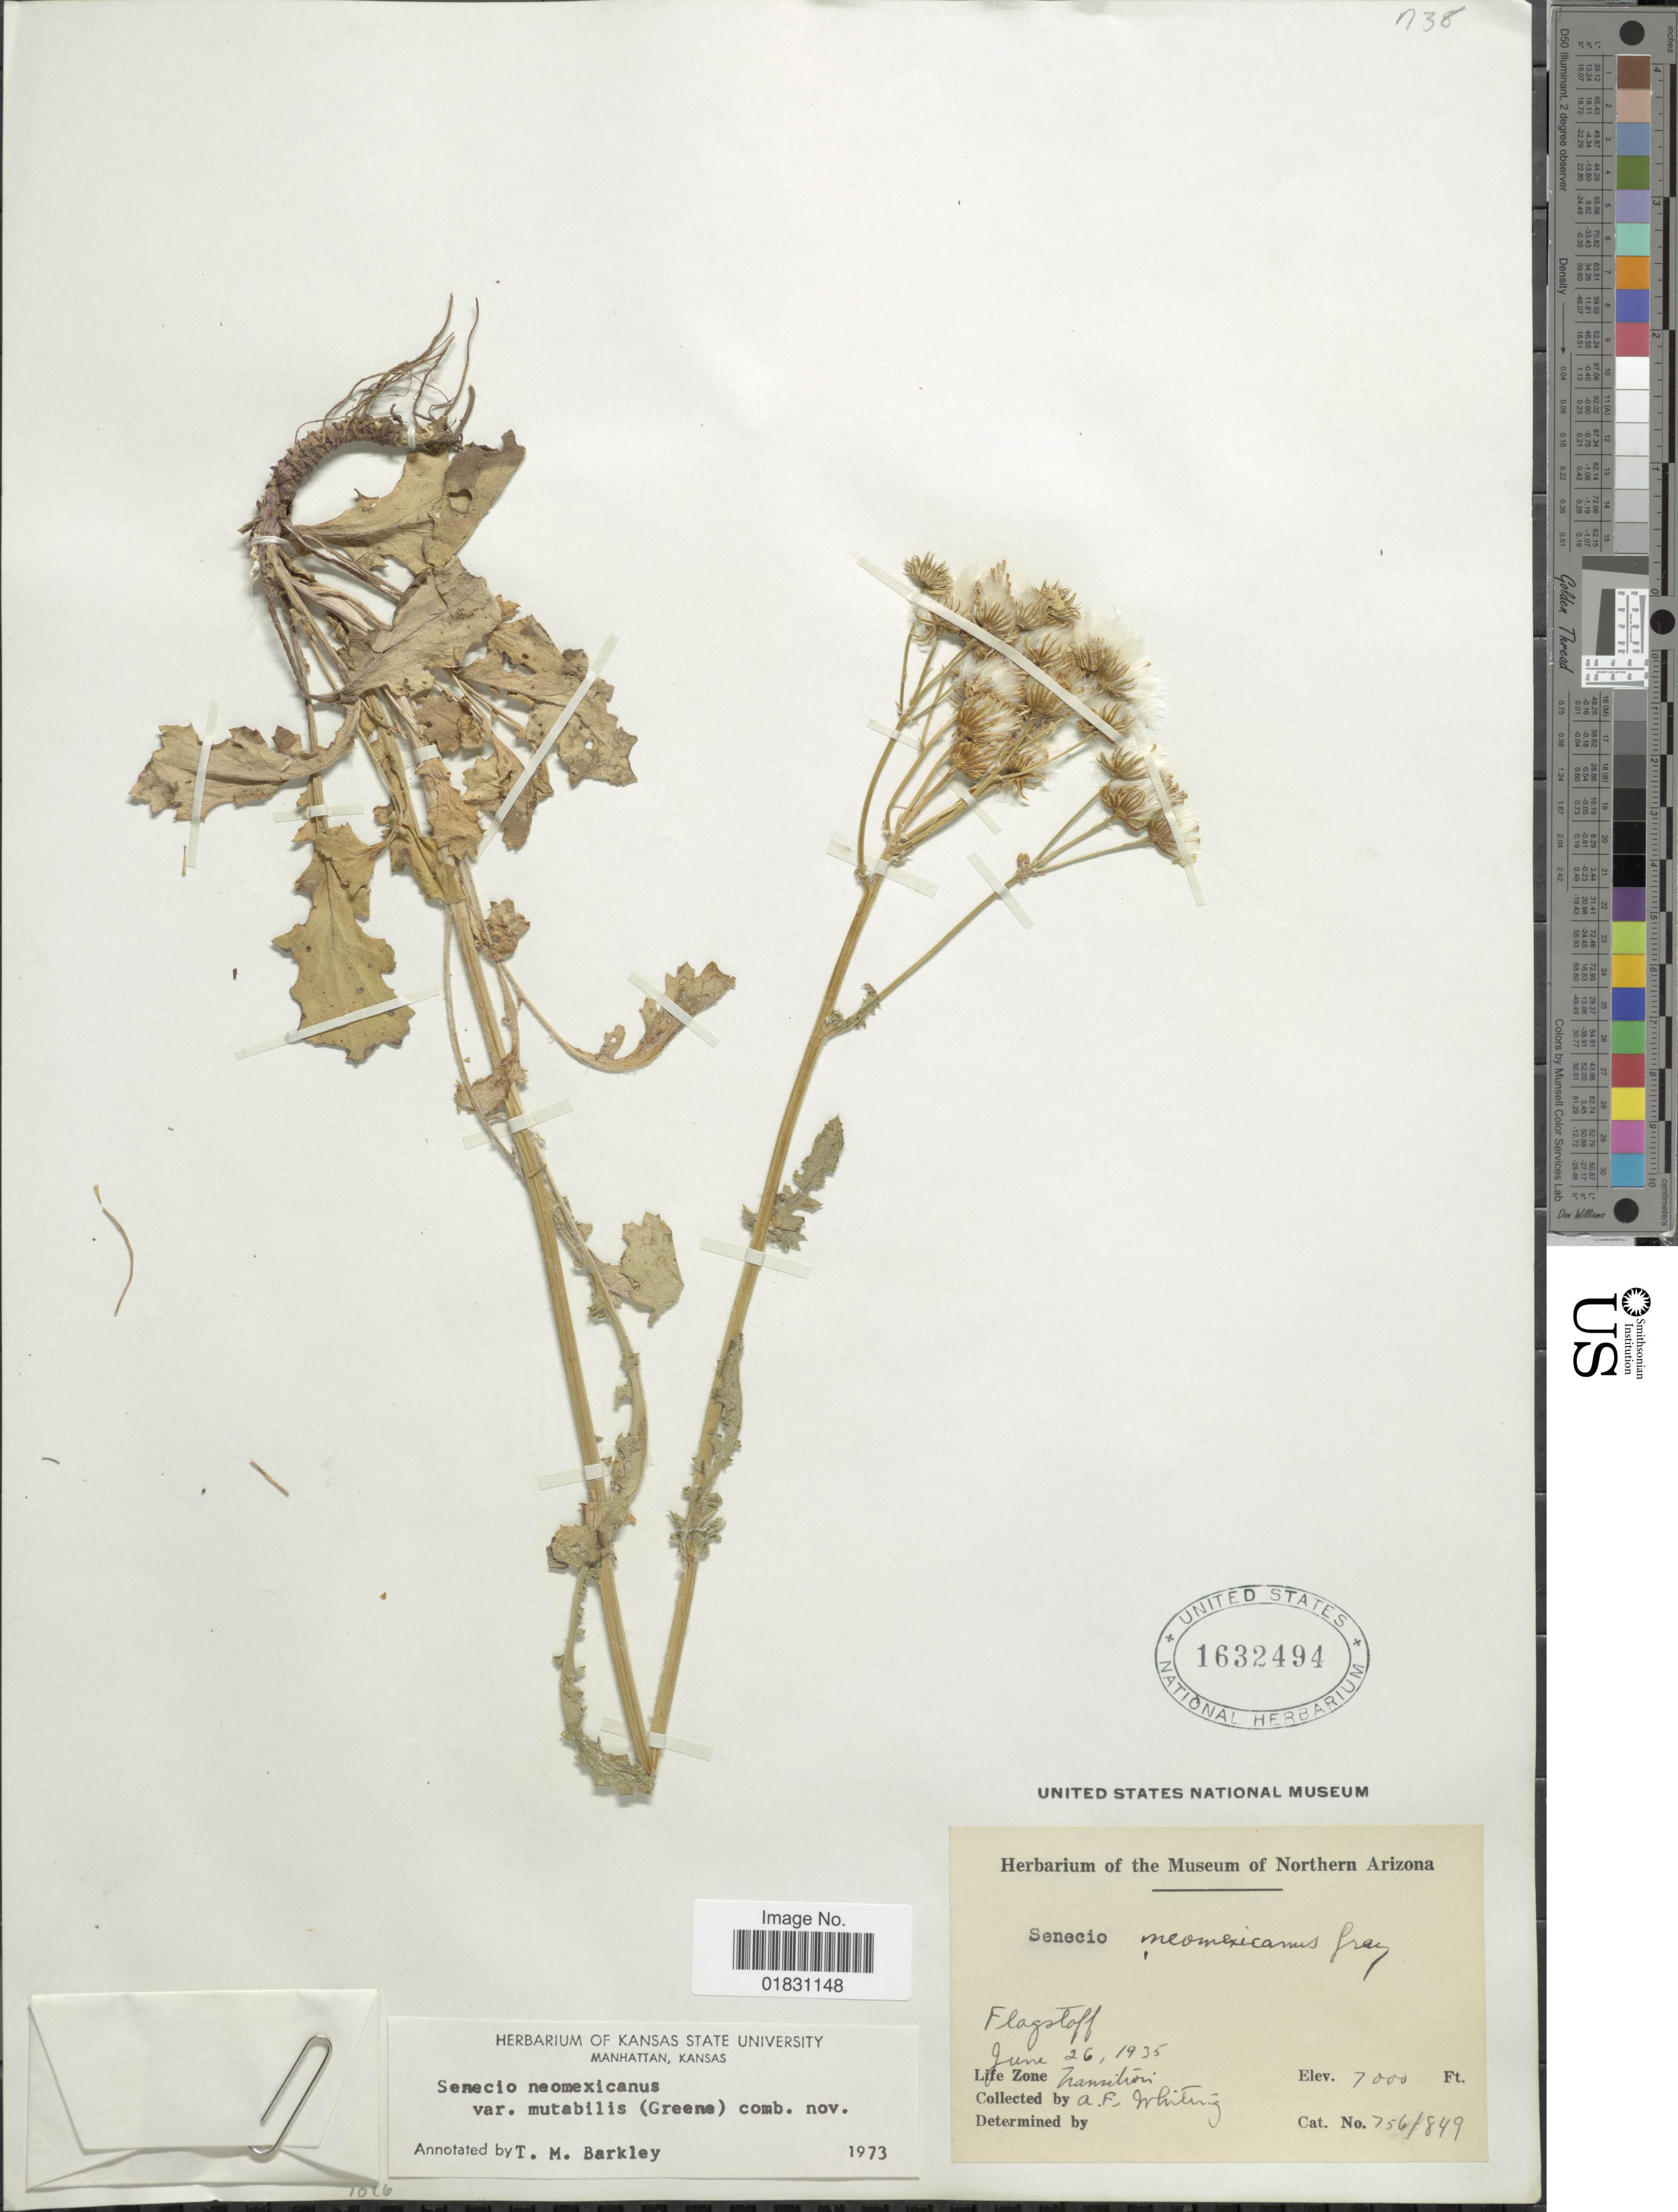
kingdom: Plantae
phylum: Tracheophyta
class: Magnoliopsida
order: Asterales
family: Asteraceae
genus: Packera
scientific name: Packera neomexicana var. mutabilis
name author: (Greene) W.A. Weber & Á. Löve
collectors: A. F. Whiting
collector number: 756/849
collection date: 1935-06-26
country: United States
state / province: Arizona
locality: Flagstaff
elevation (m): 2134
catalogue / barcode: US 1632494